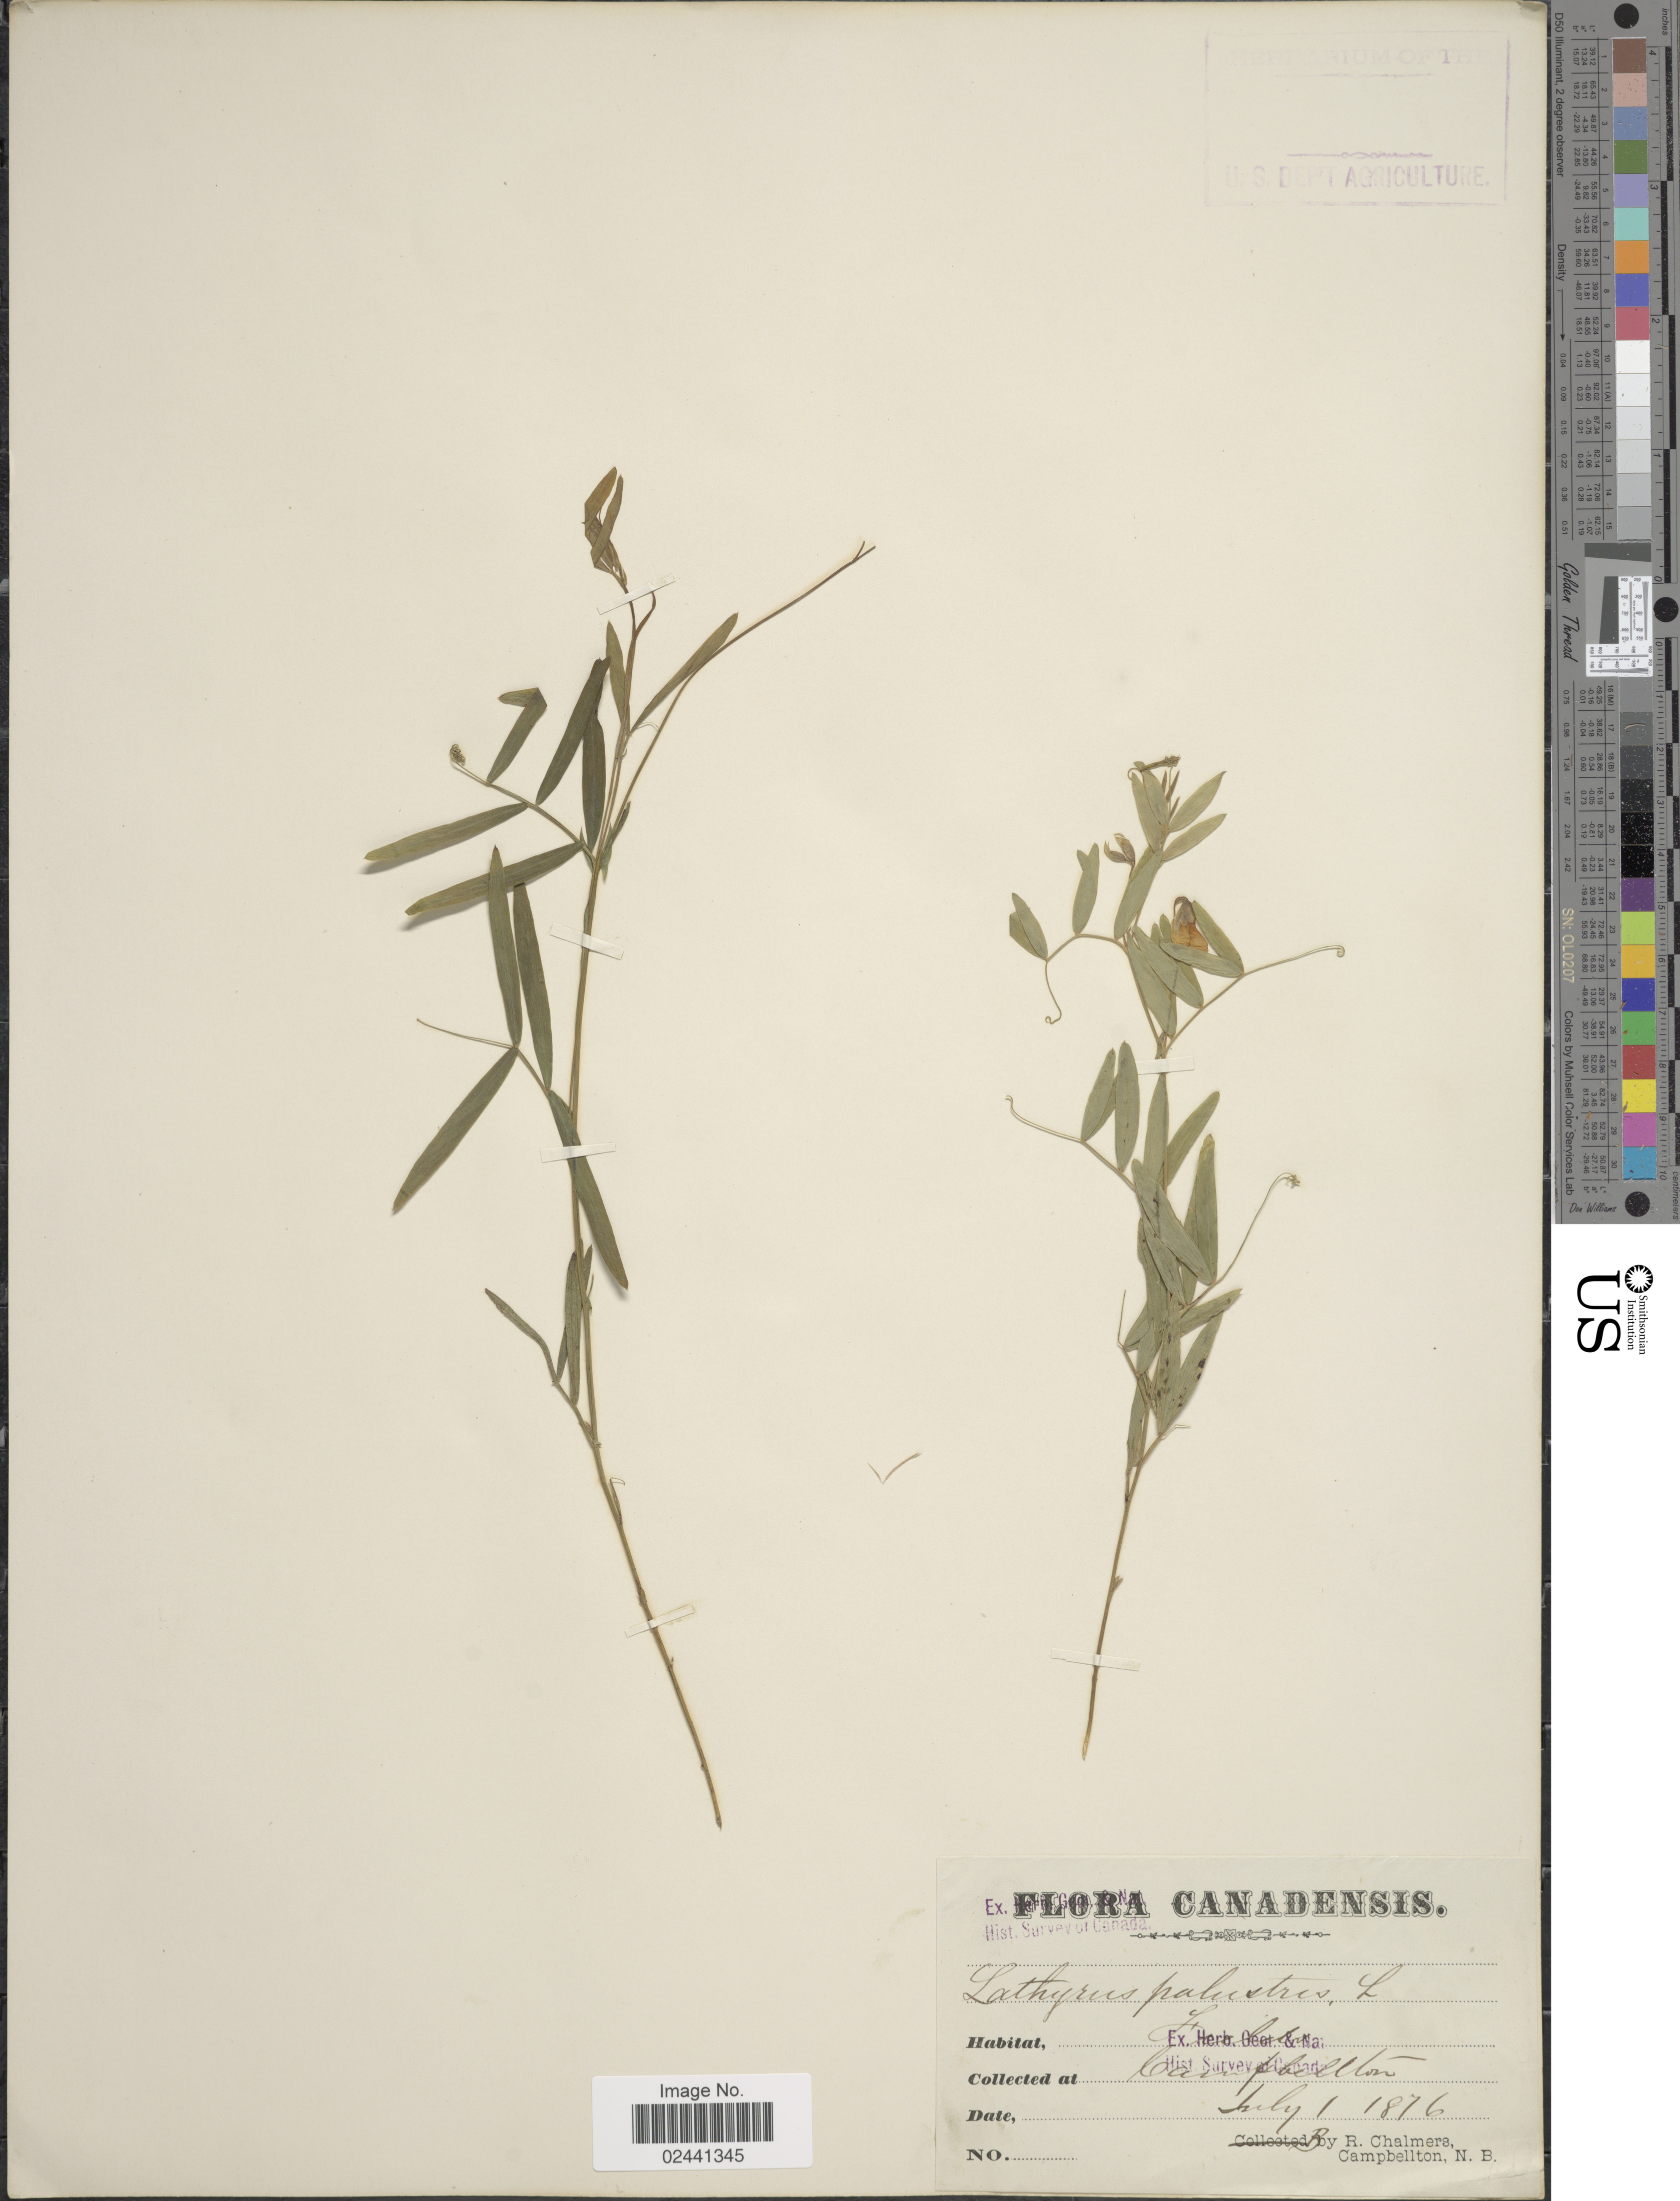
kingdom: Plantae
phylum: Tracheophyta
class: Magnoliopsida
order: Fabales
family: Fabaceae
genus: Lathyrus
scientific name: Lathyrus palustris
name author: L.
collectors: R. Chalmers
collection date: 1876-07-01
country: Canada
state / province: New Brunswick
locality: Campbellton